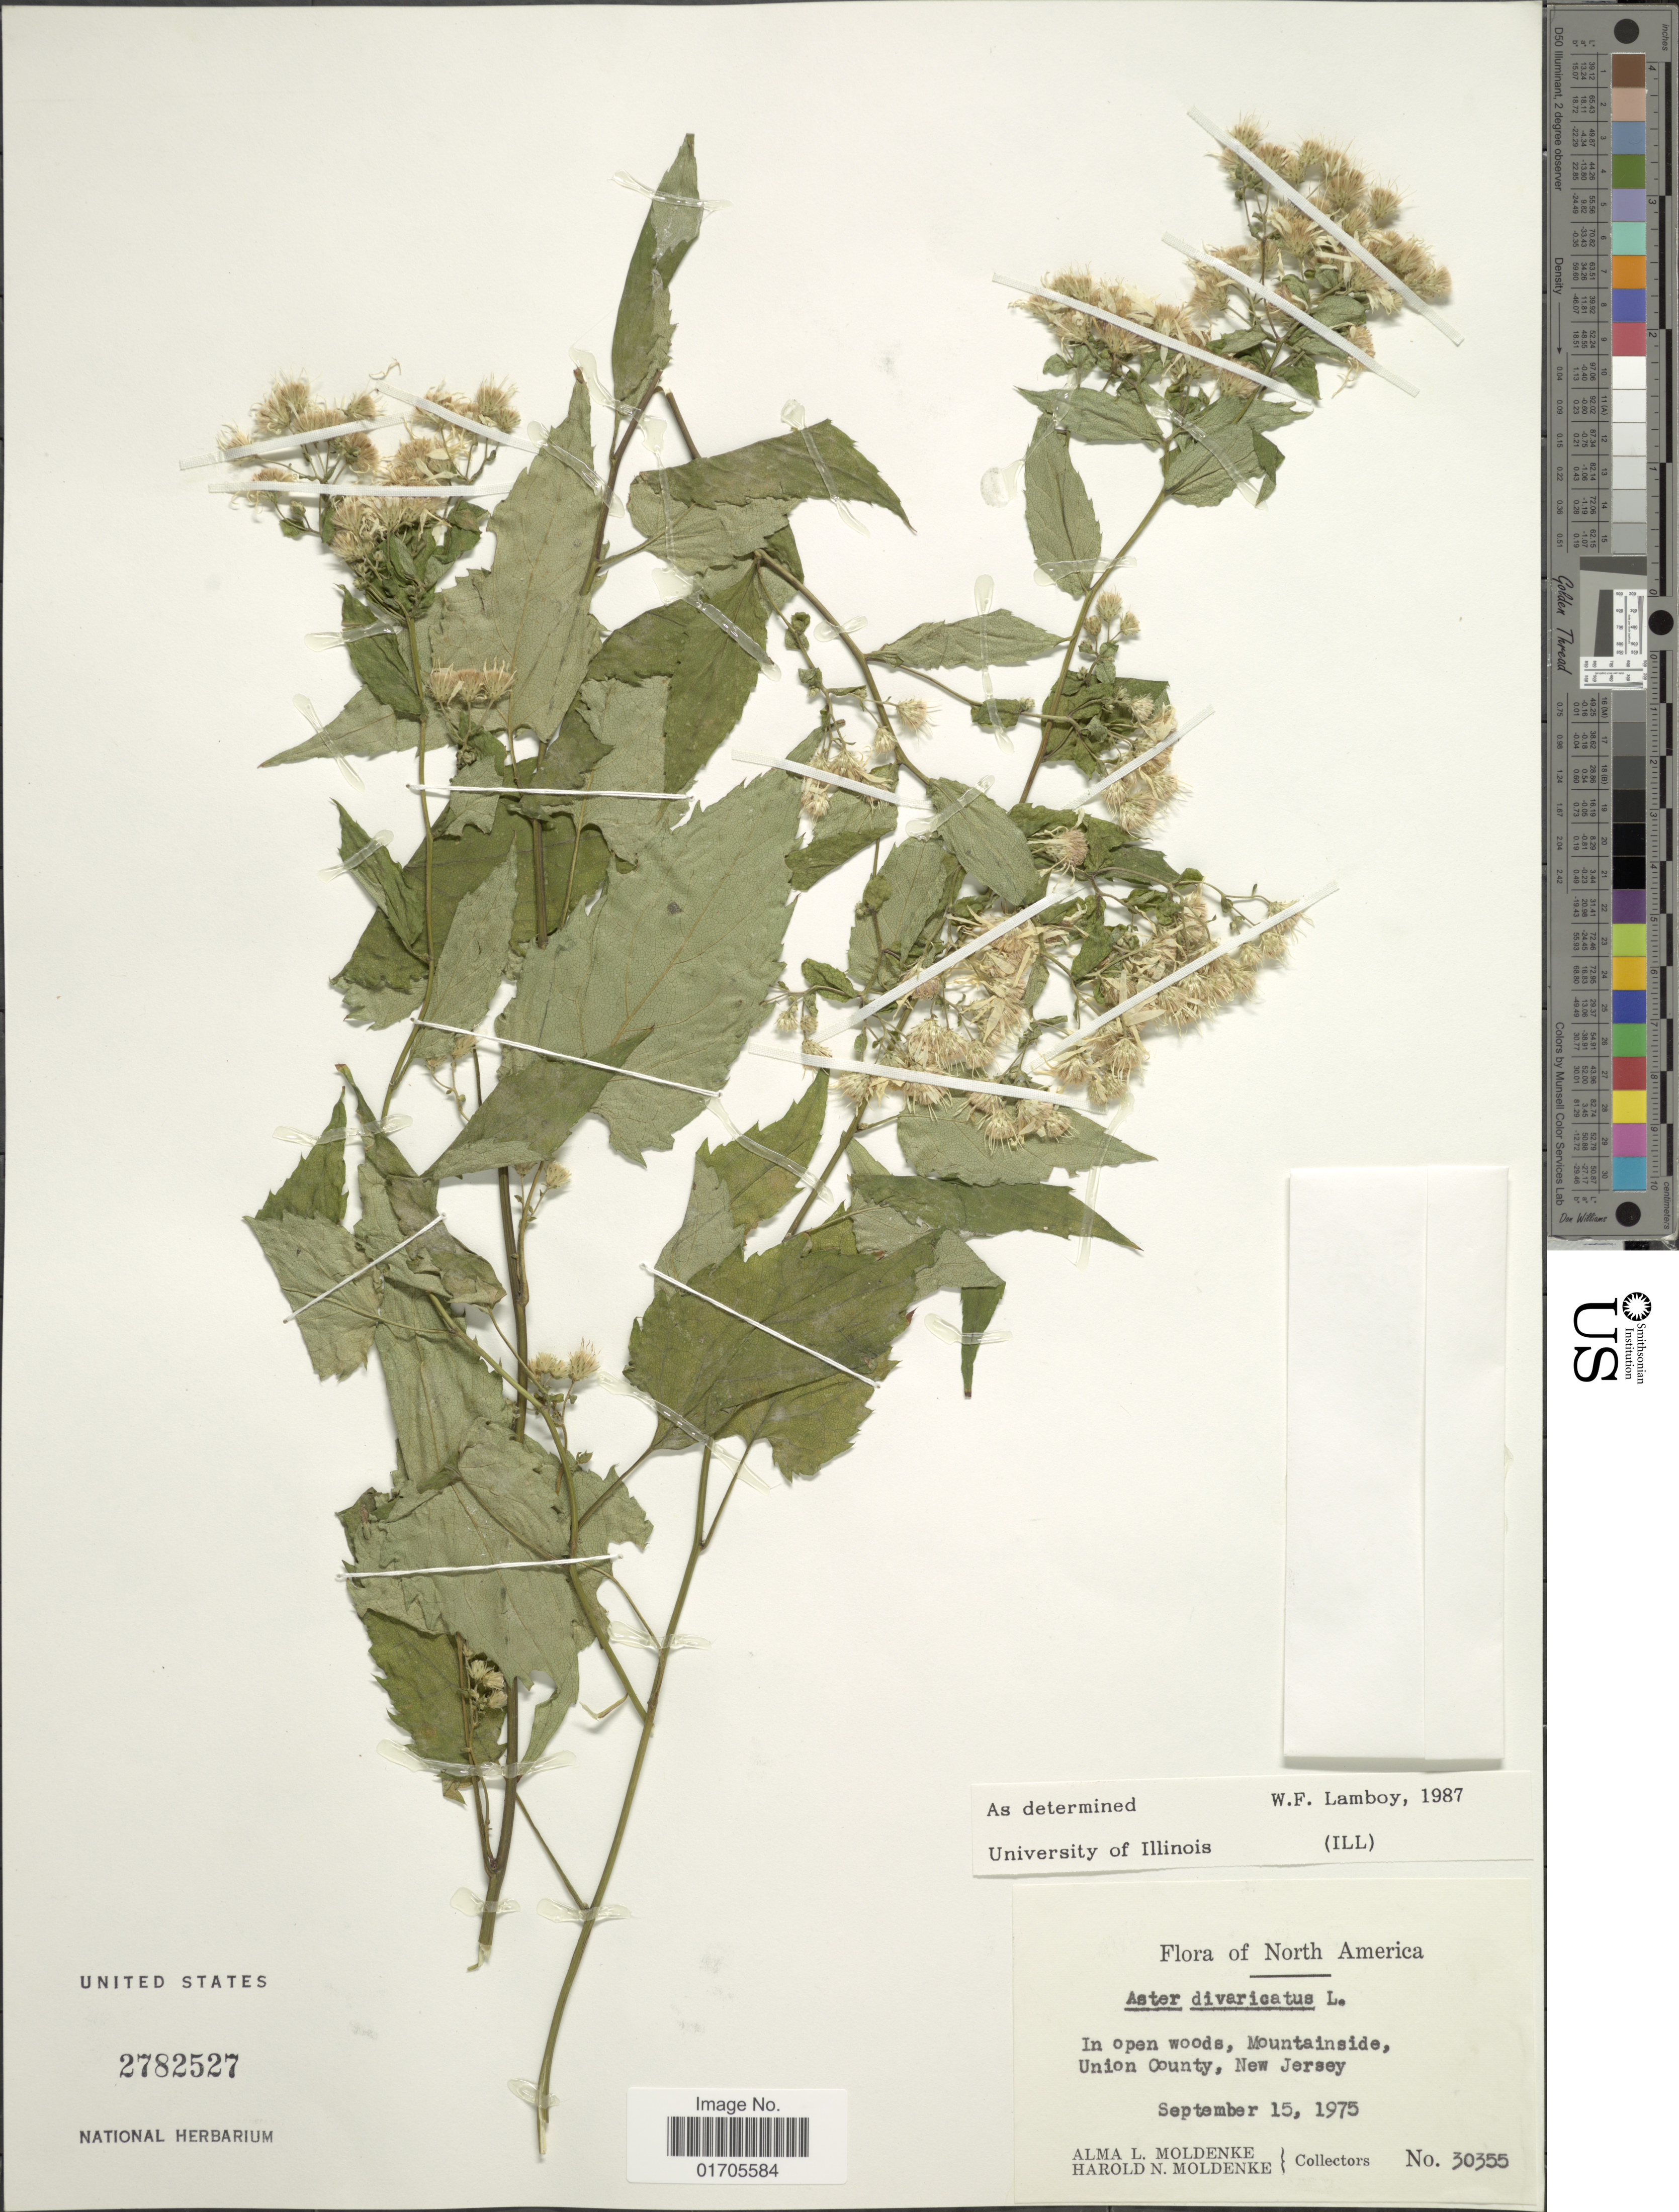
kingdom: Plantae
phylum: Tracheophyta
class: Magnoliopsida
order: Asterales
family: Asteraceae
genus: Eurybia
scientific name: Eurybia divaricata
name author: (L.) G.L. Nesom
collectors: A. L. Moldenke & H. N. Moldenke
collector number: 30355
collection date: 1975-09-15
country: United States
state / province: New Jersey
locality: In open woods, Mountainside, Union County, New Jersey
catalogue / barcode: US 2782527